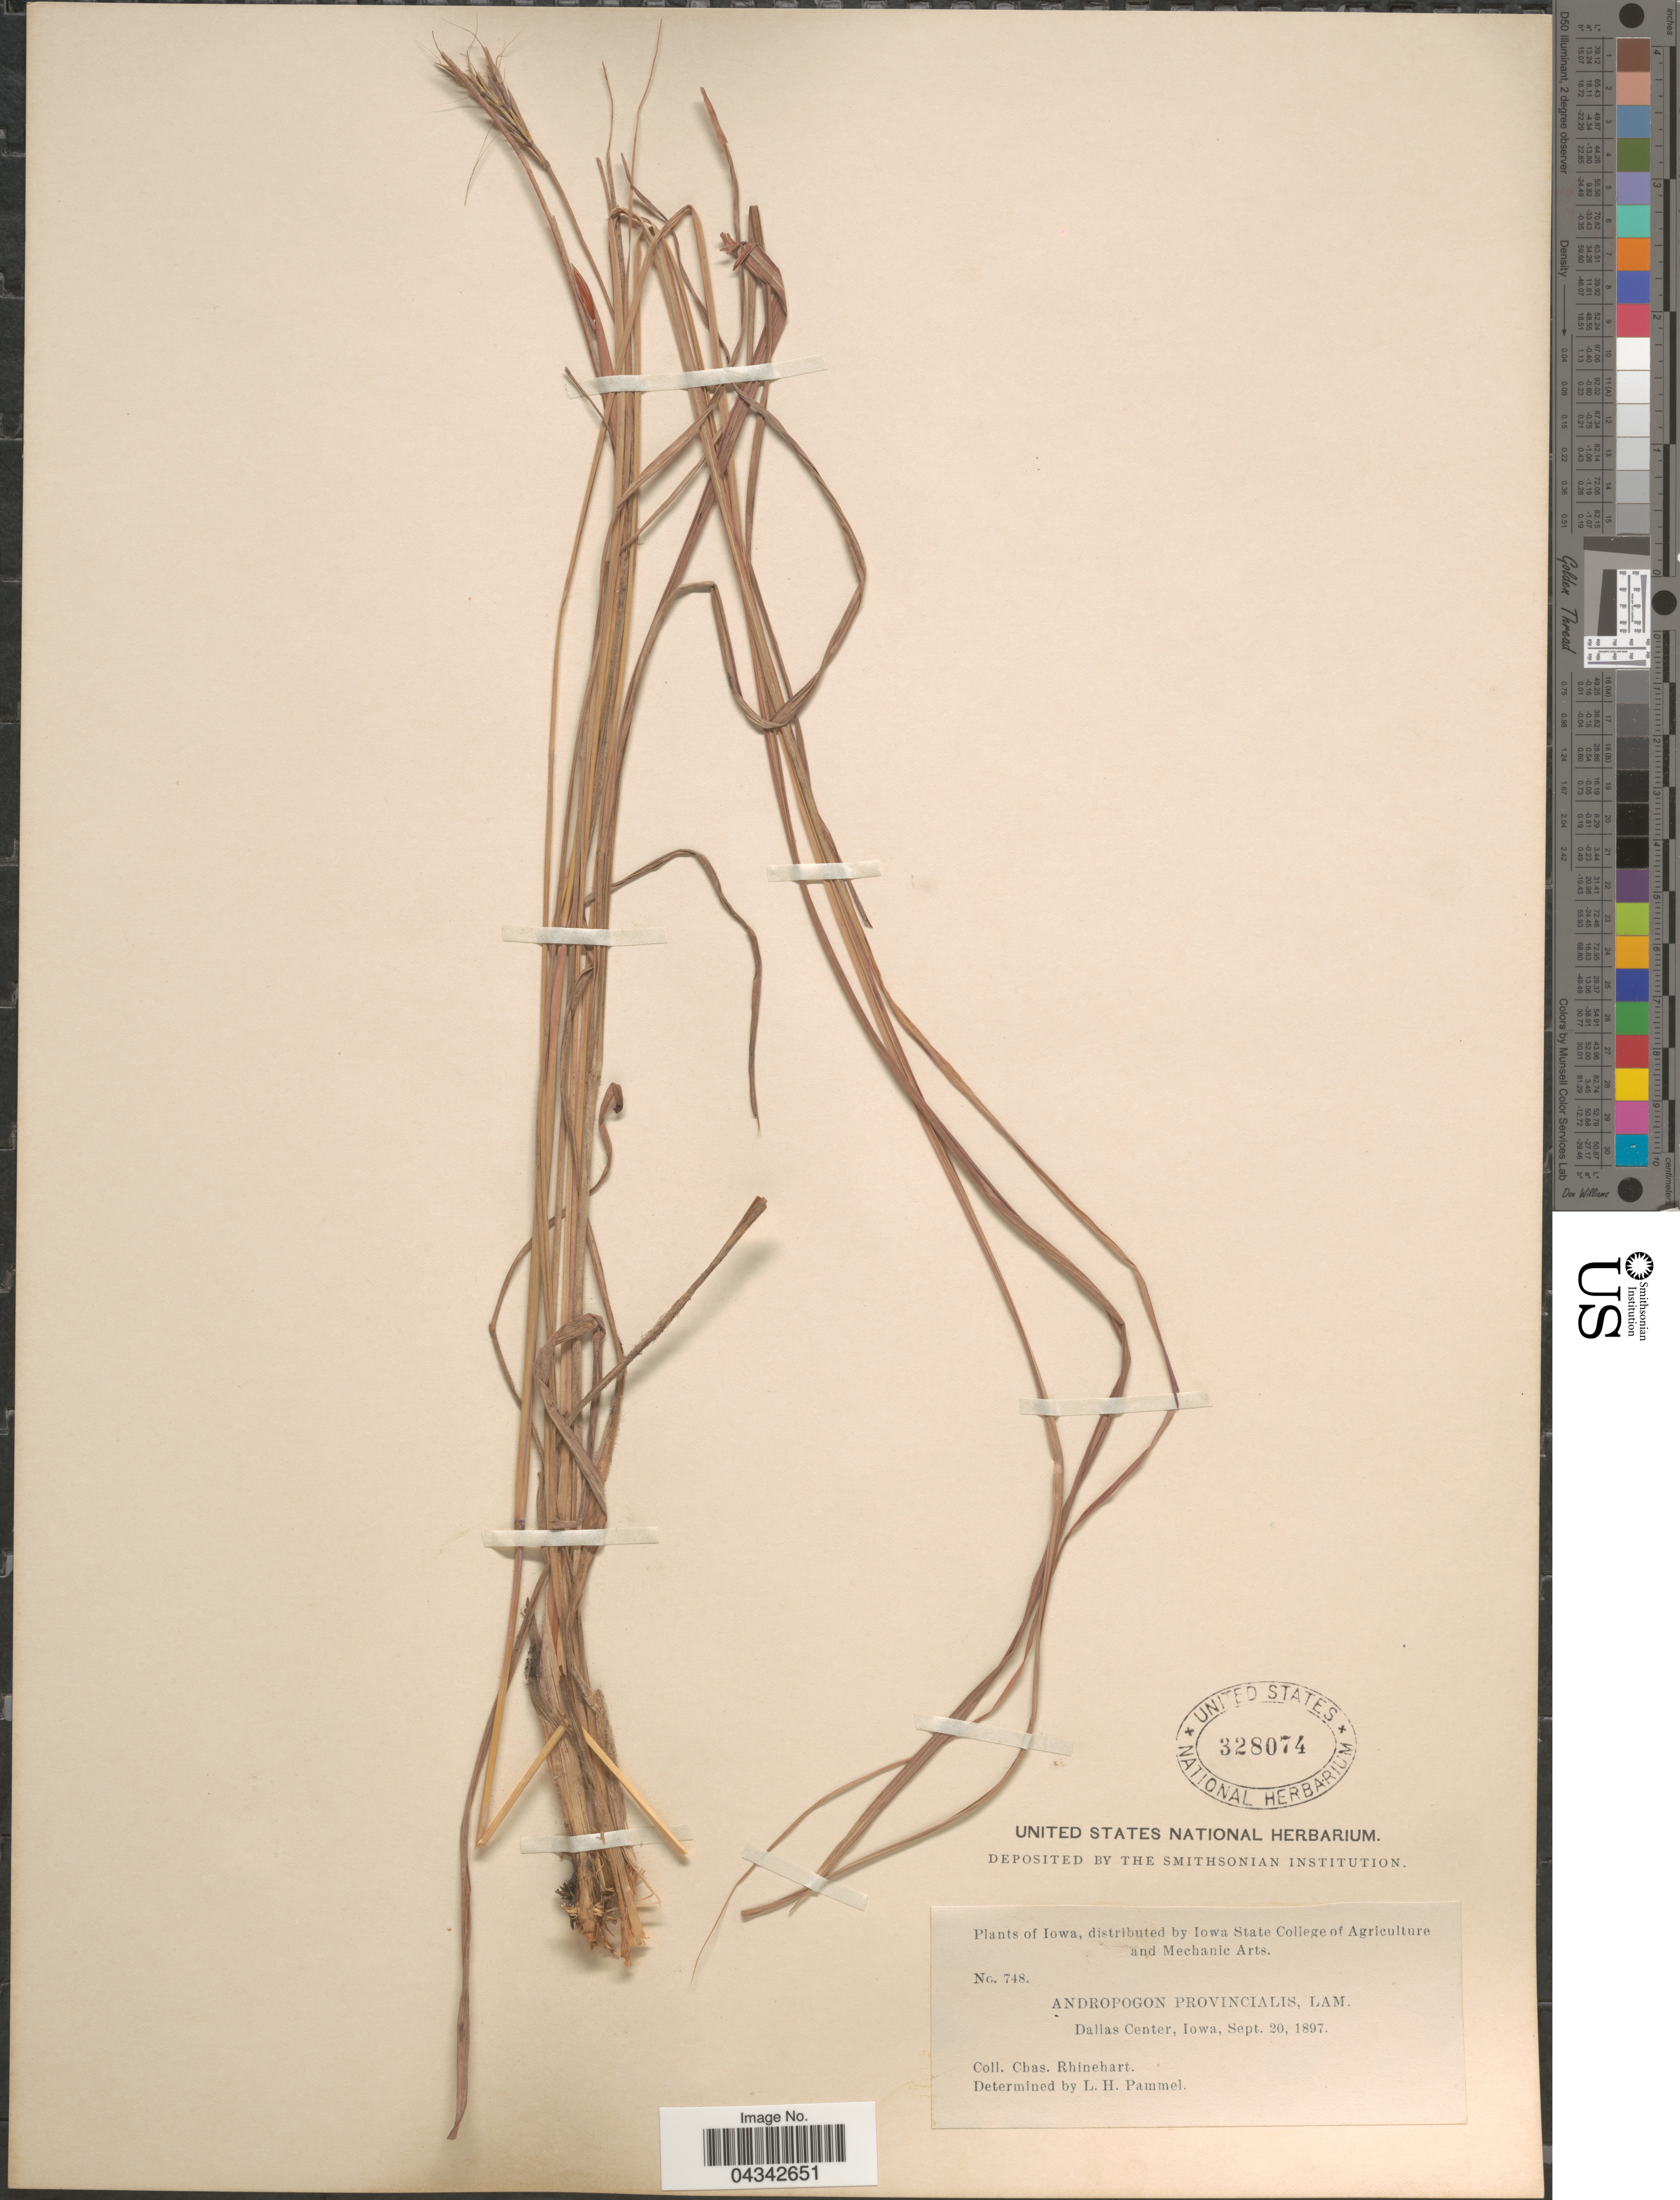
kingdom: Plantae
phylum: Tracheophyta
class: Liliopsida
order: Poales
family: Poaceae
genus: Andropogon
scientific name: Andropogon gerardii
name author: Vitman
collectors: C. Rhinehart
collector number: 748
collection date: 1897-09-20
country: United States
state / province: Iowa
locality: Dallas Center.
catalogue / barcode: US 328074